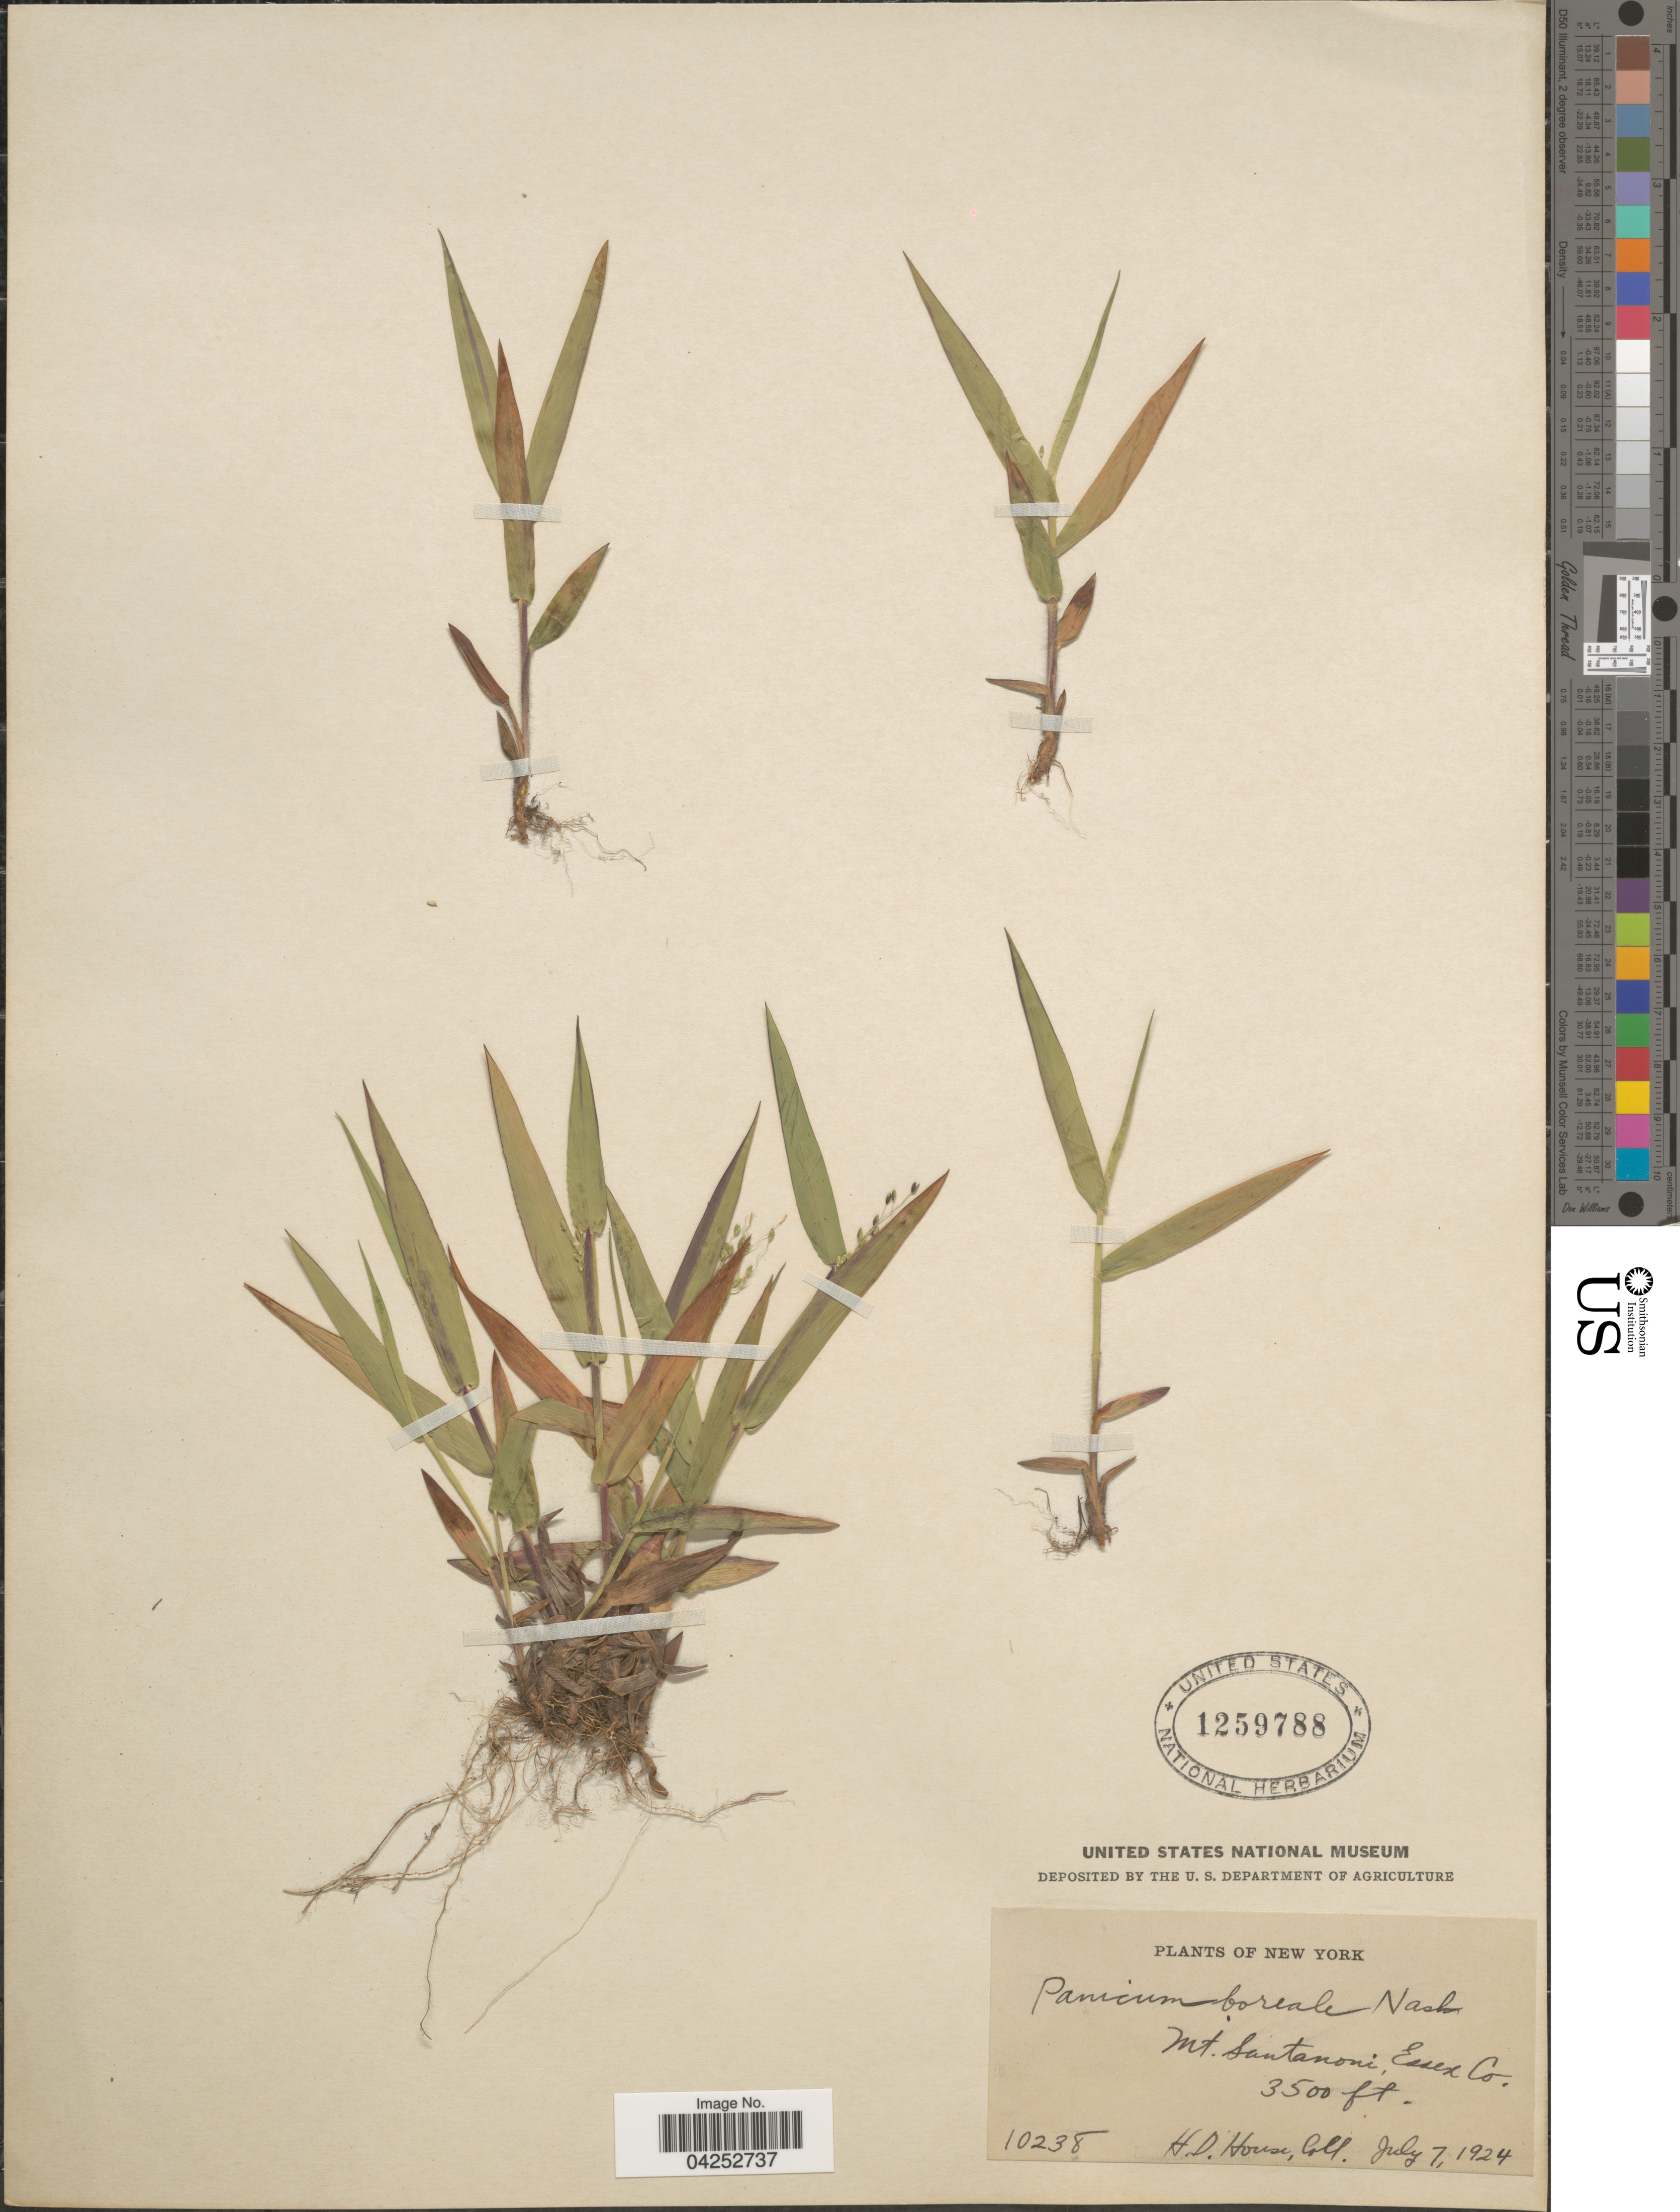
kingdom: Plantae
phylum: Tracheophyta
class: Liliopsida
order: Poales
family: Poaceae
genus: Dichanthelium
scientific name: Dichanthelium boreale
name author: (Nash) Freckmann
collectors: H. D. House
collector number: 10238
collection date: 1924-07-07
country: United States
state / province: New York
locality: Mt. Santanoni, Essex Co.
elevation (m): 1067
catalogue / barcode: US 1259788